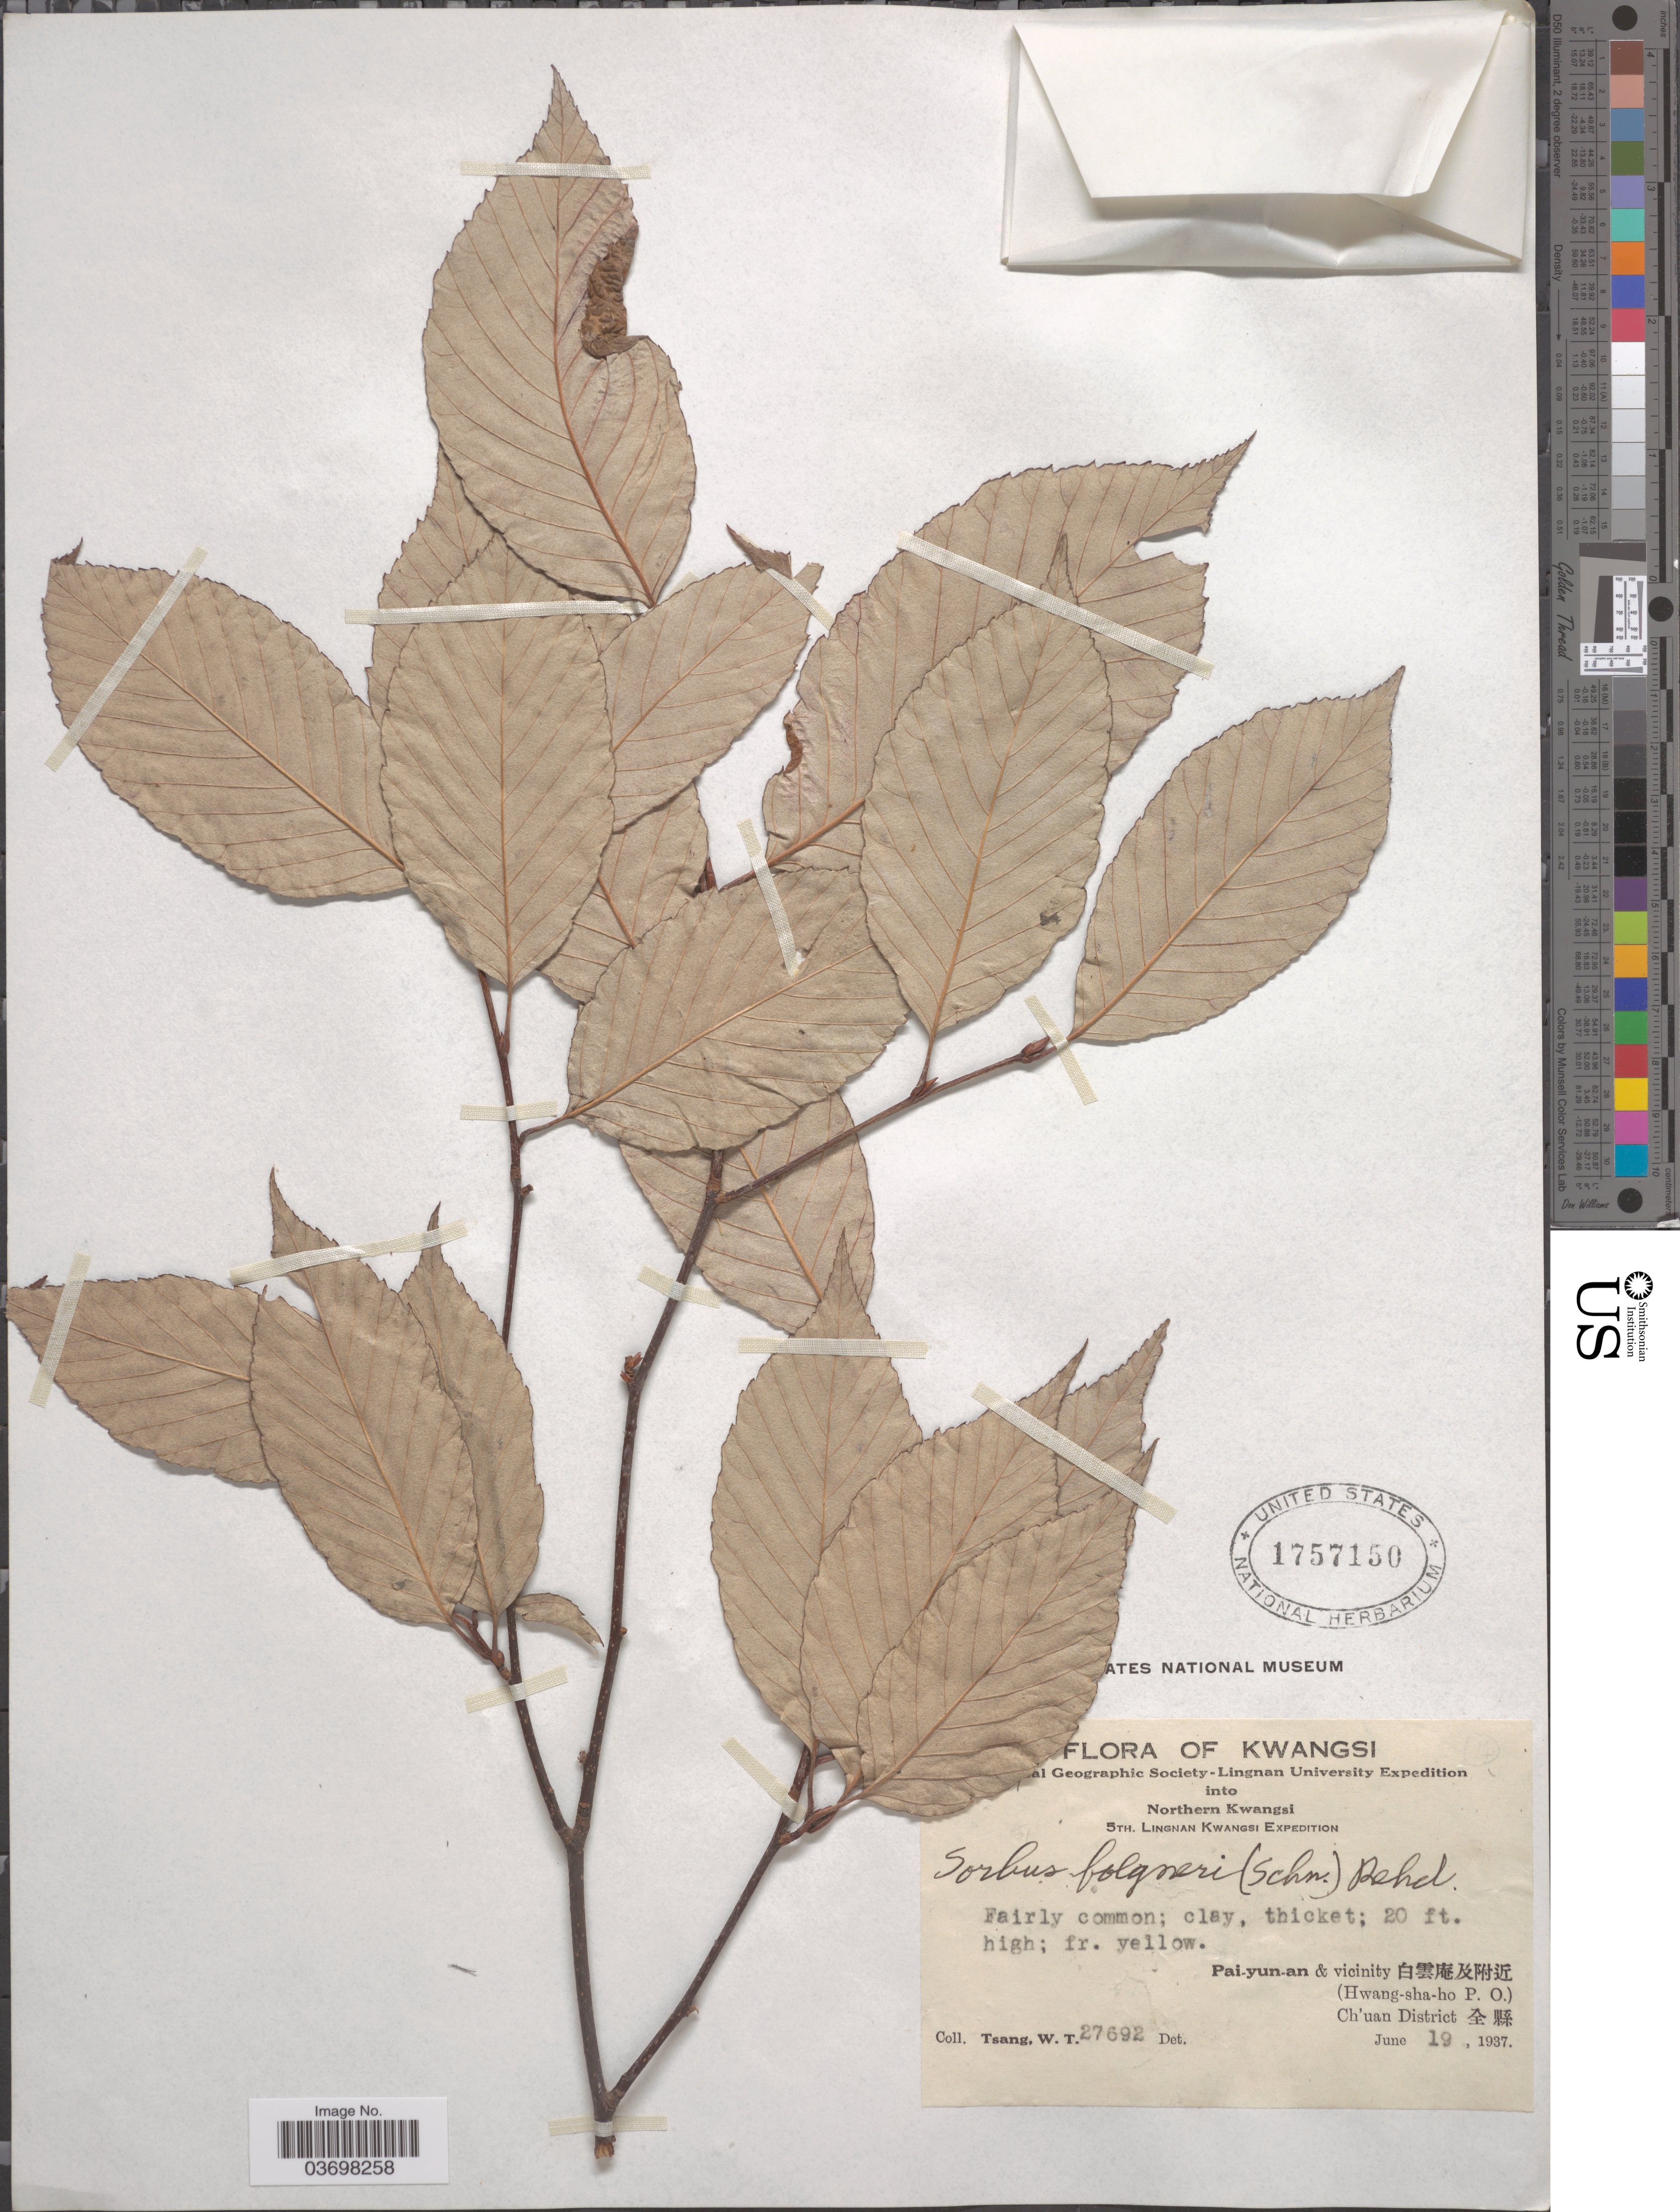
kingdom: Plantae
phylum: Tracheophyta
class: Magnoliopsida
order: Rosales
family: Rosaceae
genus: Sorbus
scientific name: Sorbus folgneri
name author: (C.K. Schneid.) Rehder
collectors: W. T. Tsang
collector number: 27692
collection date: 1937-06-19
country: China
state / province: Guangxi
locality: Kwangsi. Northern Kwangsi. Pai-yun-an & vicinity X. (Hwang-sha-ho P.O.) Ch'uan District X.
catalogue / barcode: US 1757150